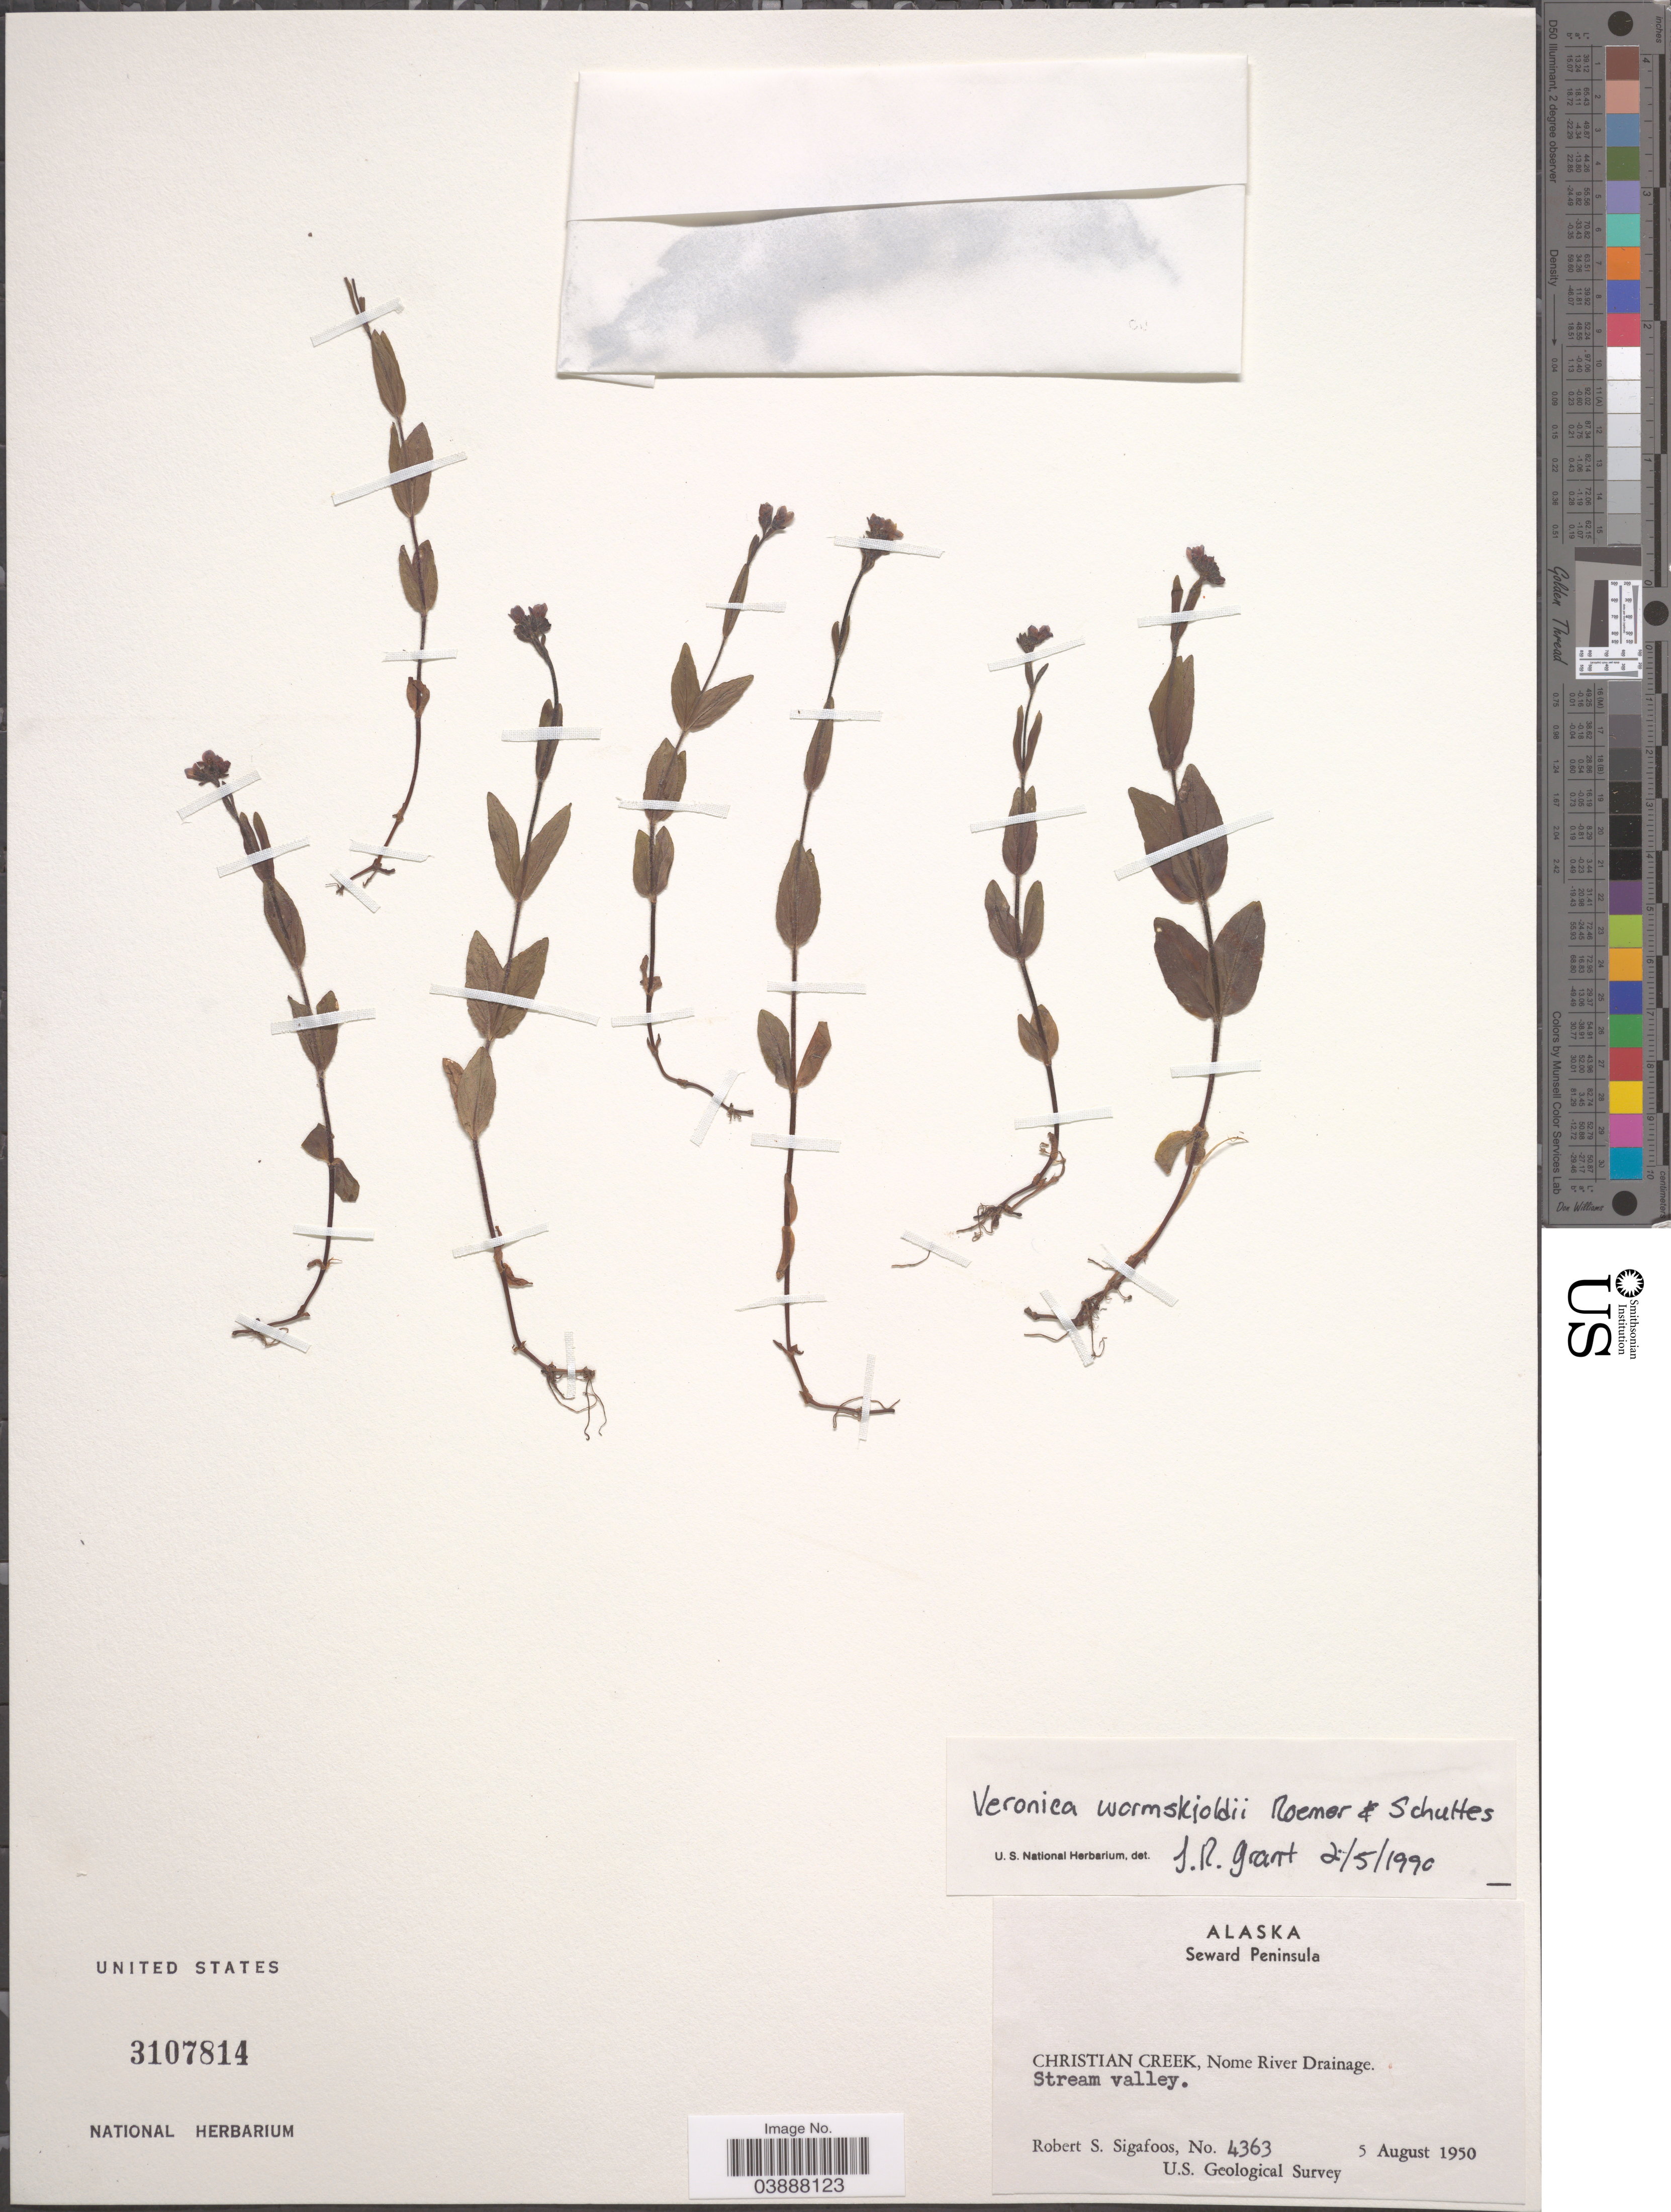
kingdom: Plantae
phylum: Tracheophyta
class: Magnoliopsida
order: Lamiales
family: Plantaginaceae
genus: Veronica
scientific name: Veronica wormskjoldii subsp. wormskjoldii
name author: Roem. & Schult.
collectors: R. Sigafoos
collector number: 4363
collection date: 1950-08-05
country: United States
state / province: Alaska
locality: Seward Peninsula. Christian Creek, Nome River Drainage.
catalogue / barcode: US 3107814